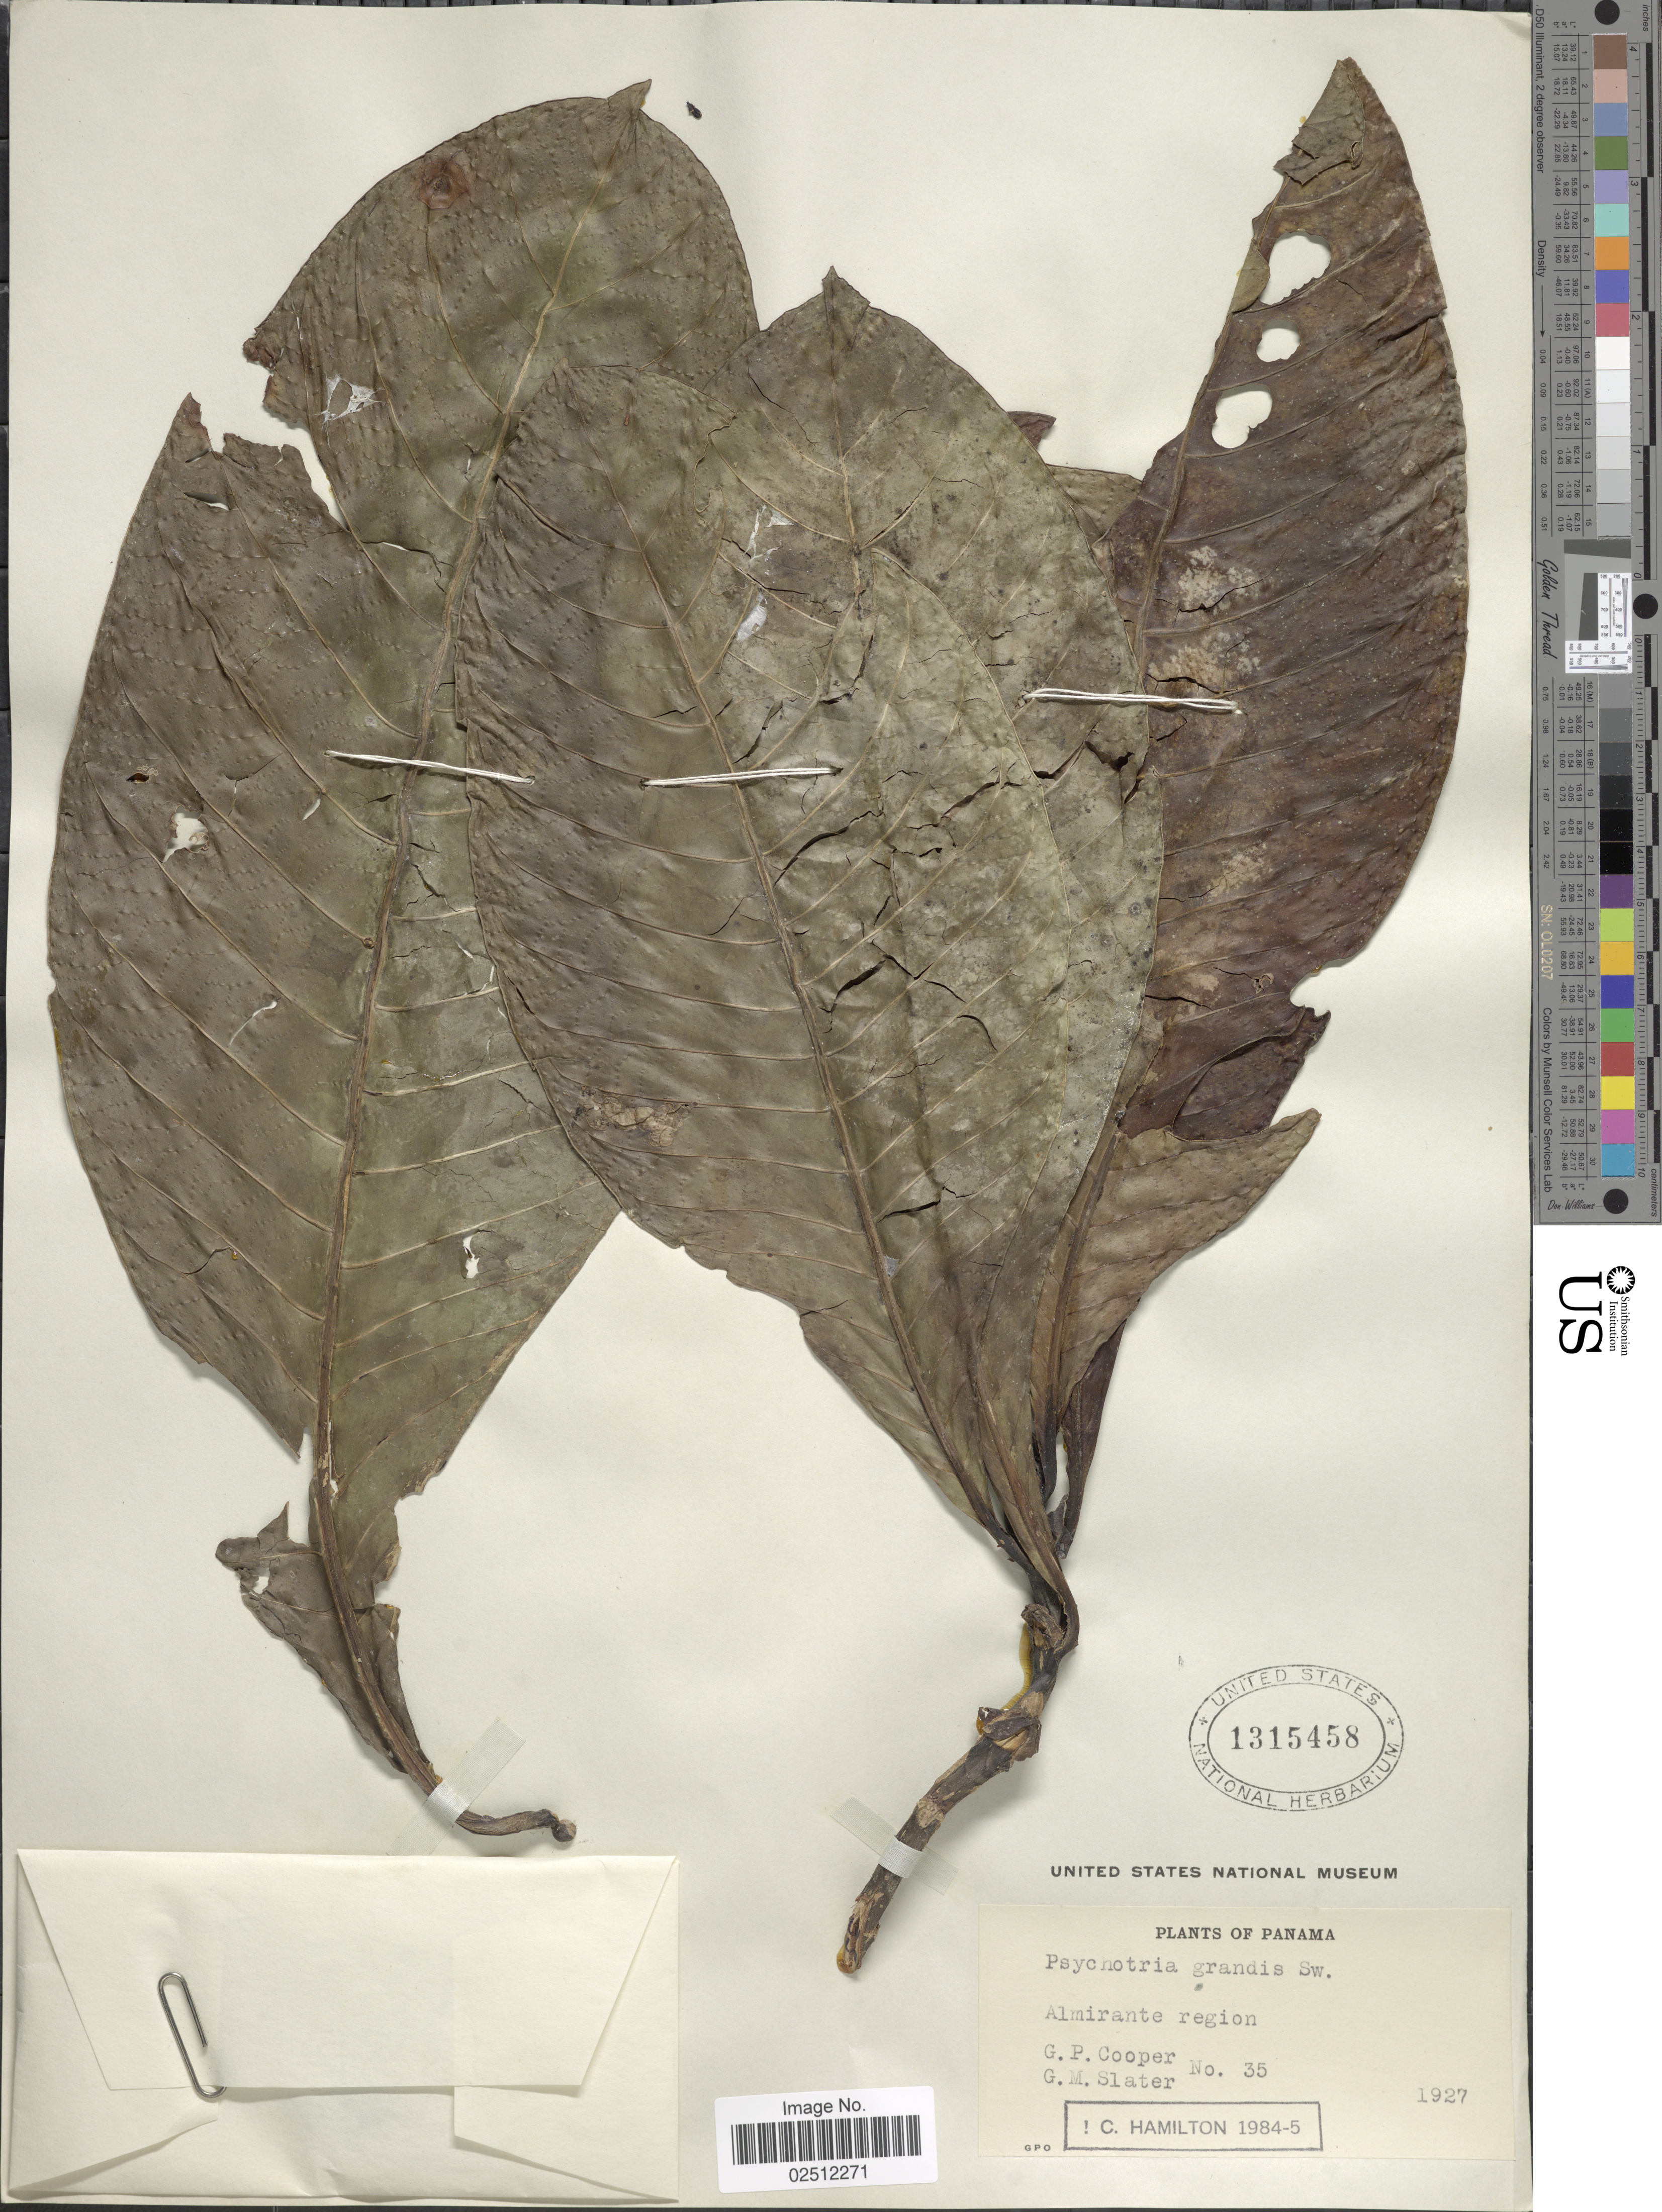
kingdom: Plantae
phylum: Tracheophyta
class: Magnoliopsida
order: Gentianales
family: Rubiaceae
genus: Psychotria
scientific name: Psychotria grandis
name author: Sw.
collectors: G. Cooper & G. Slater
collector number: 35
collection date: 1927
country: Panama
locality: Almirante region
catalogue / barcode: US 1315458